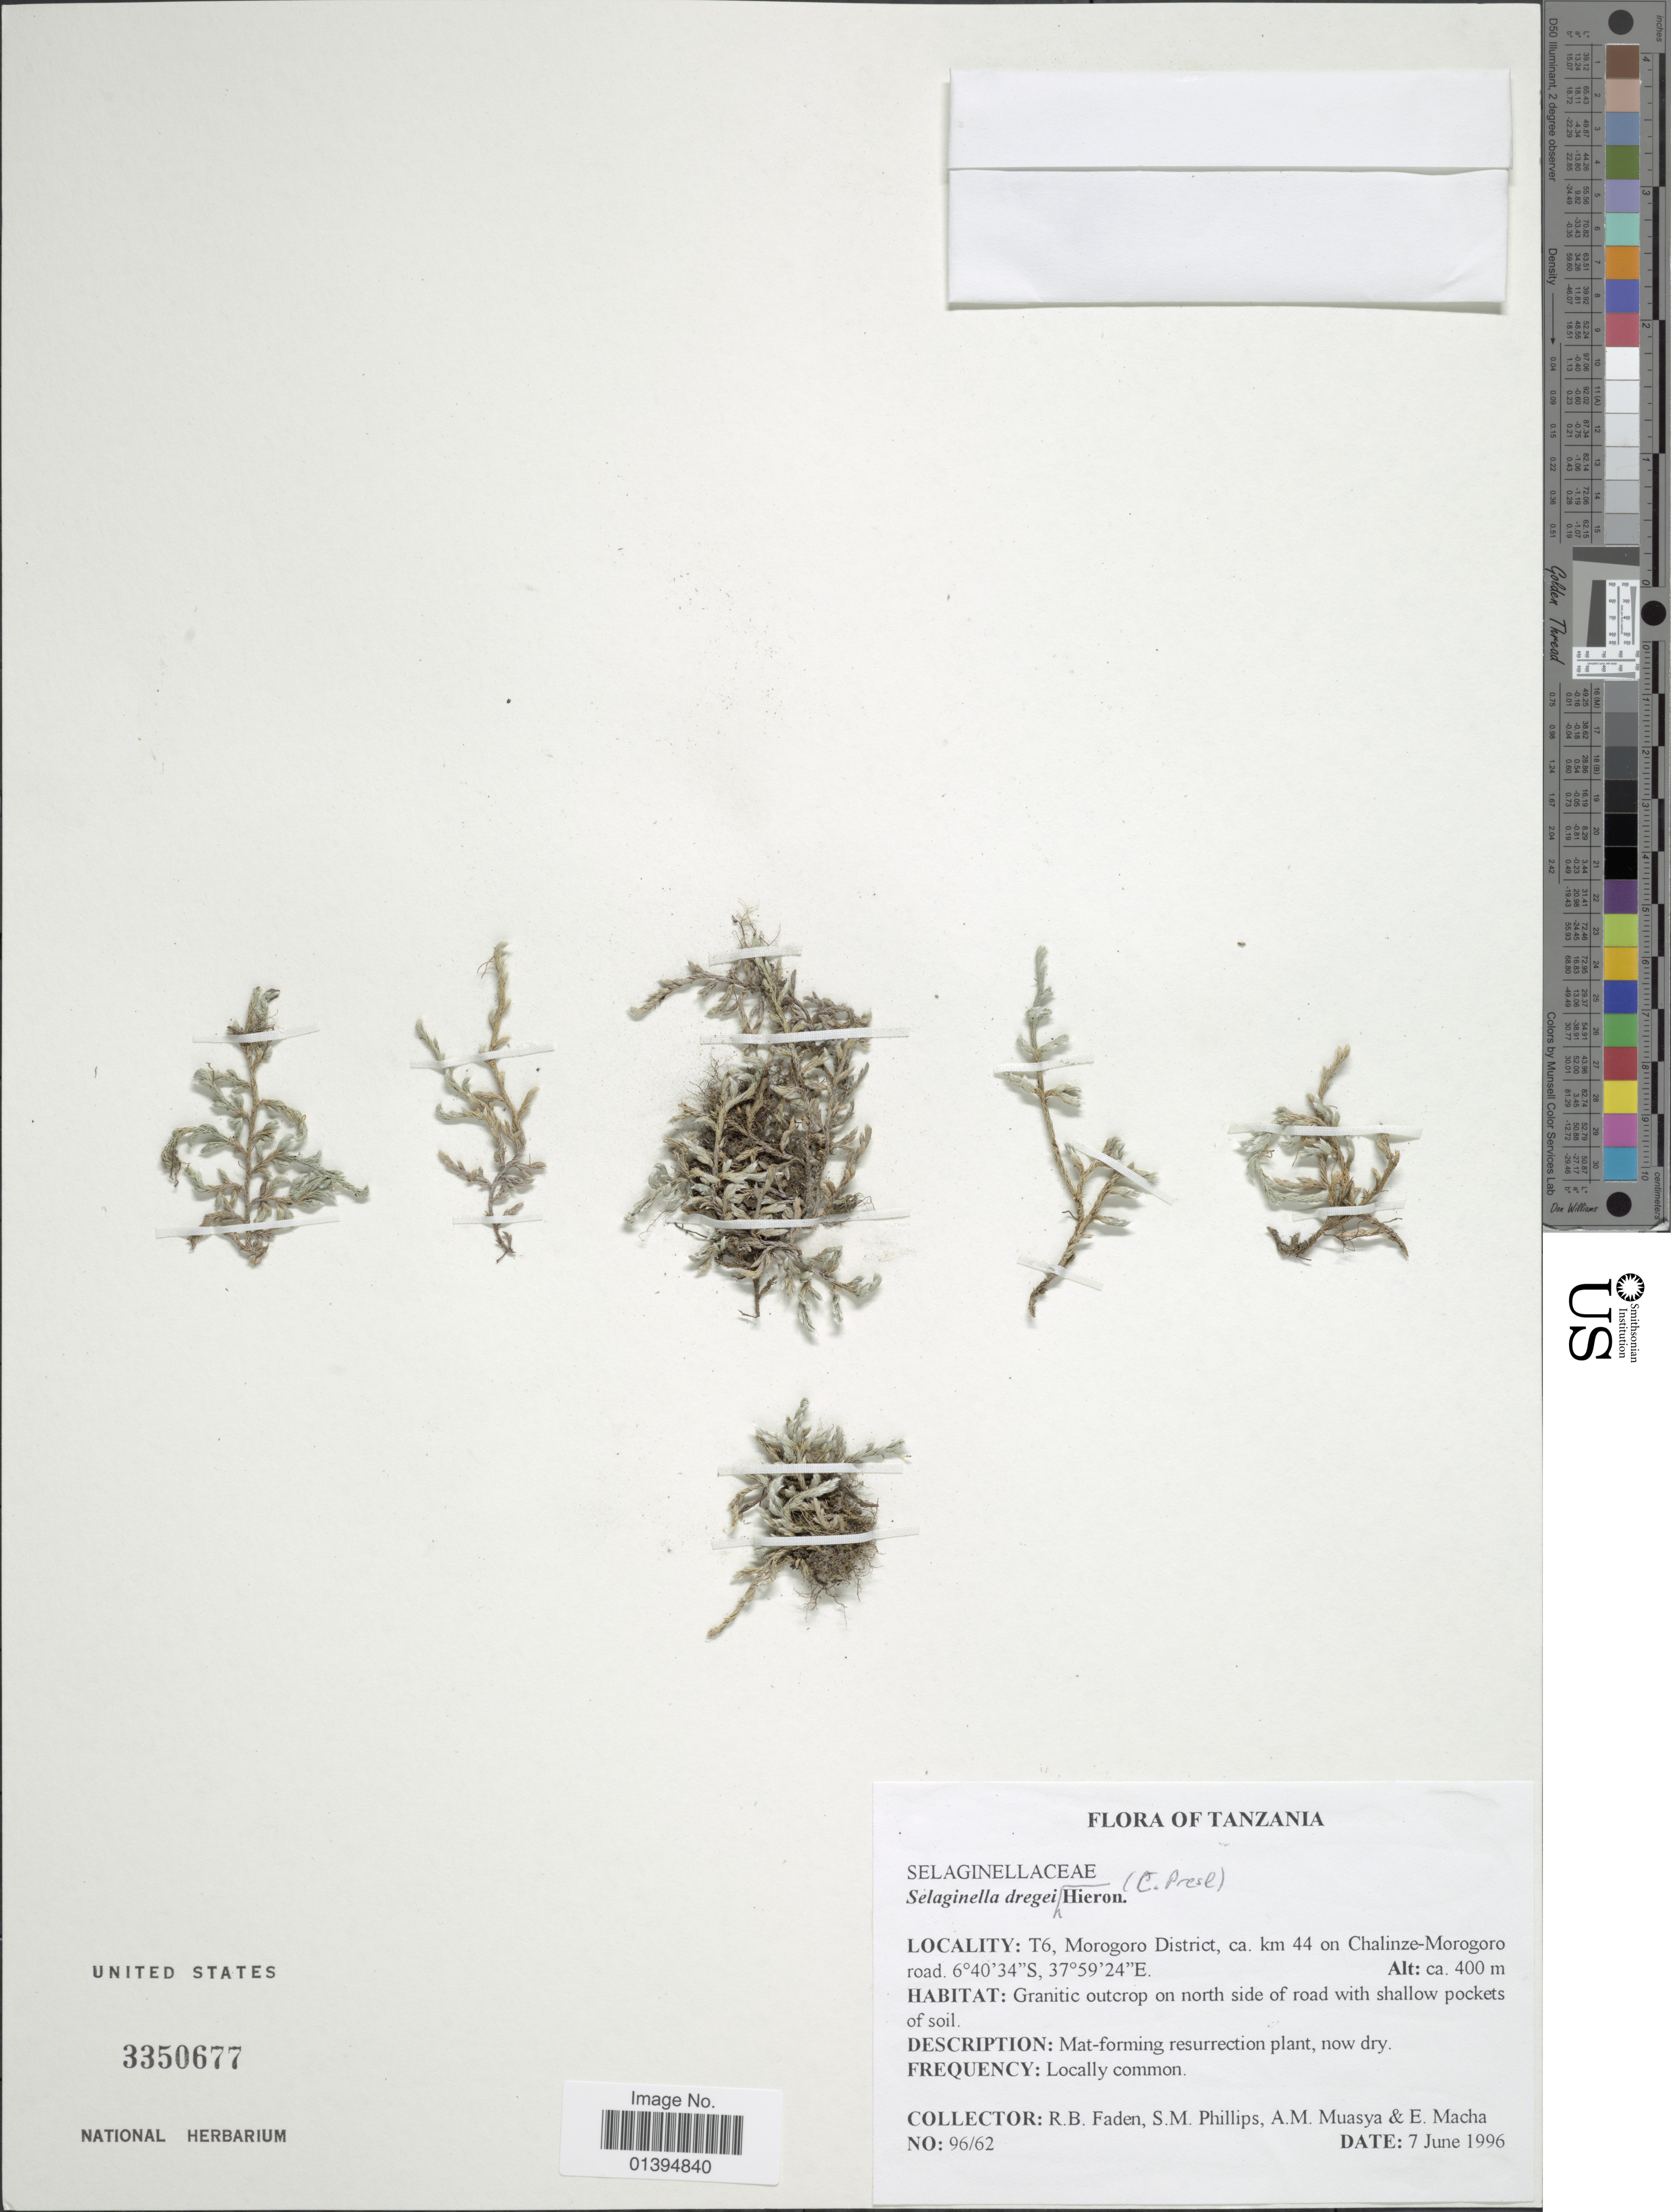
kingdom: Plantae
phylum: Tracheophyta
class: Lycopodiopsida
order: Selaginellales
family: Selaginellaceae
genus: Selaginella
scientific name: Selaginella dregei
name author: (C. Presl) Hieron.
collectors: R. B. Faden, S. M. Phillips, A. Muasya & E. Macha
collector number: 96/62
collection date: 1996-06-07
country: Tanzania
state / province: Morogoro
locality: T6, ca. km 44 on Chalinze-Morogoro road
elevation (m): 400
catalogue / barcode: US 3350677